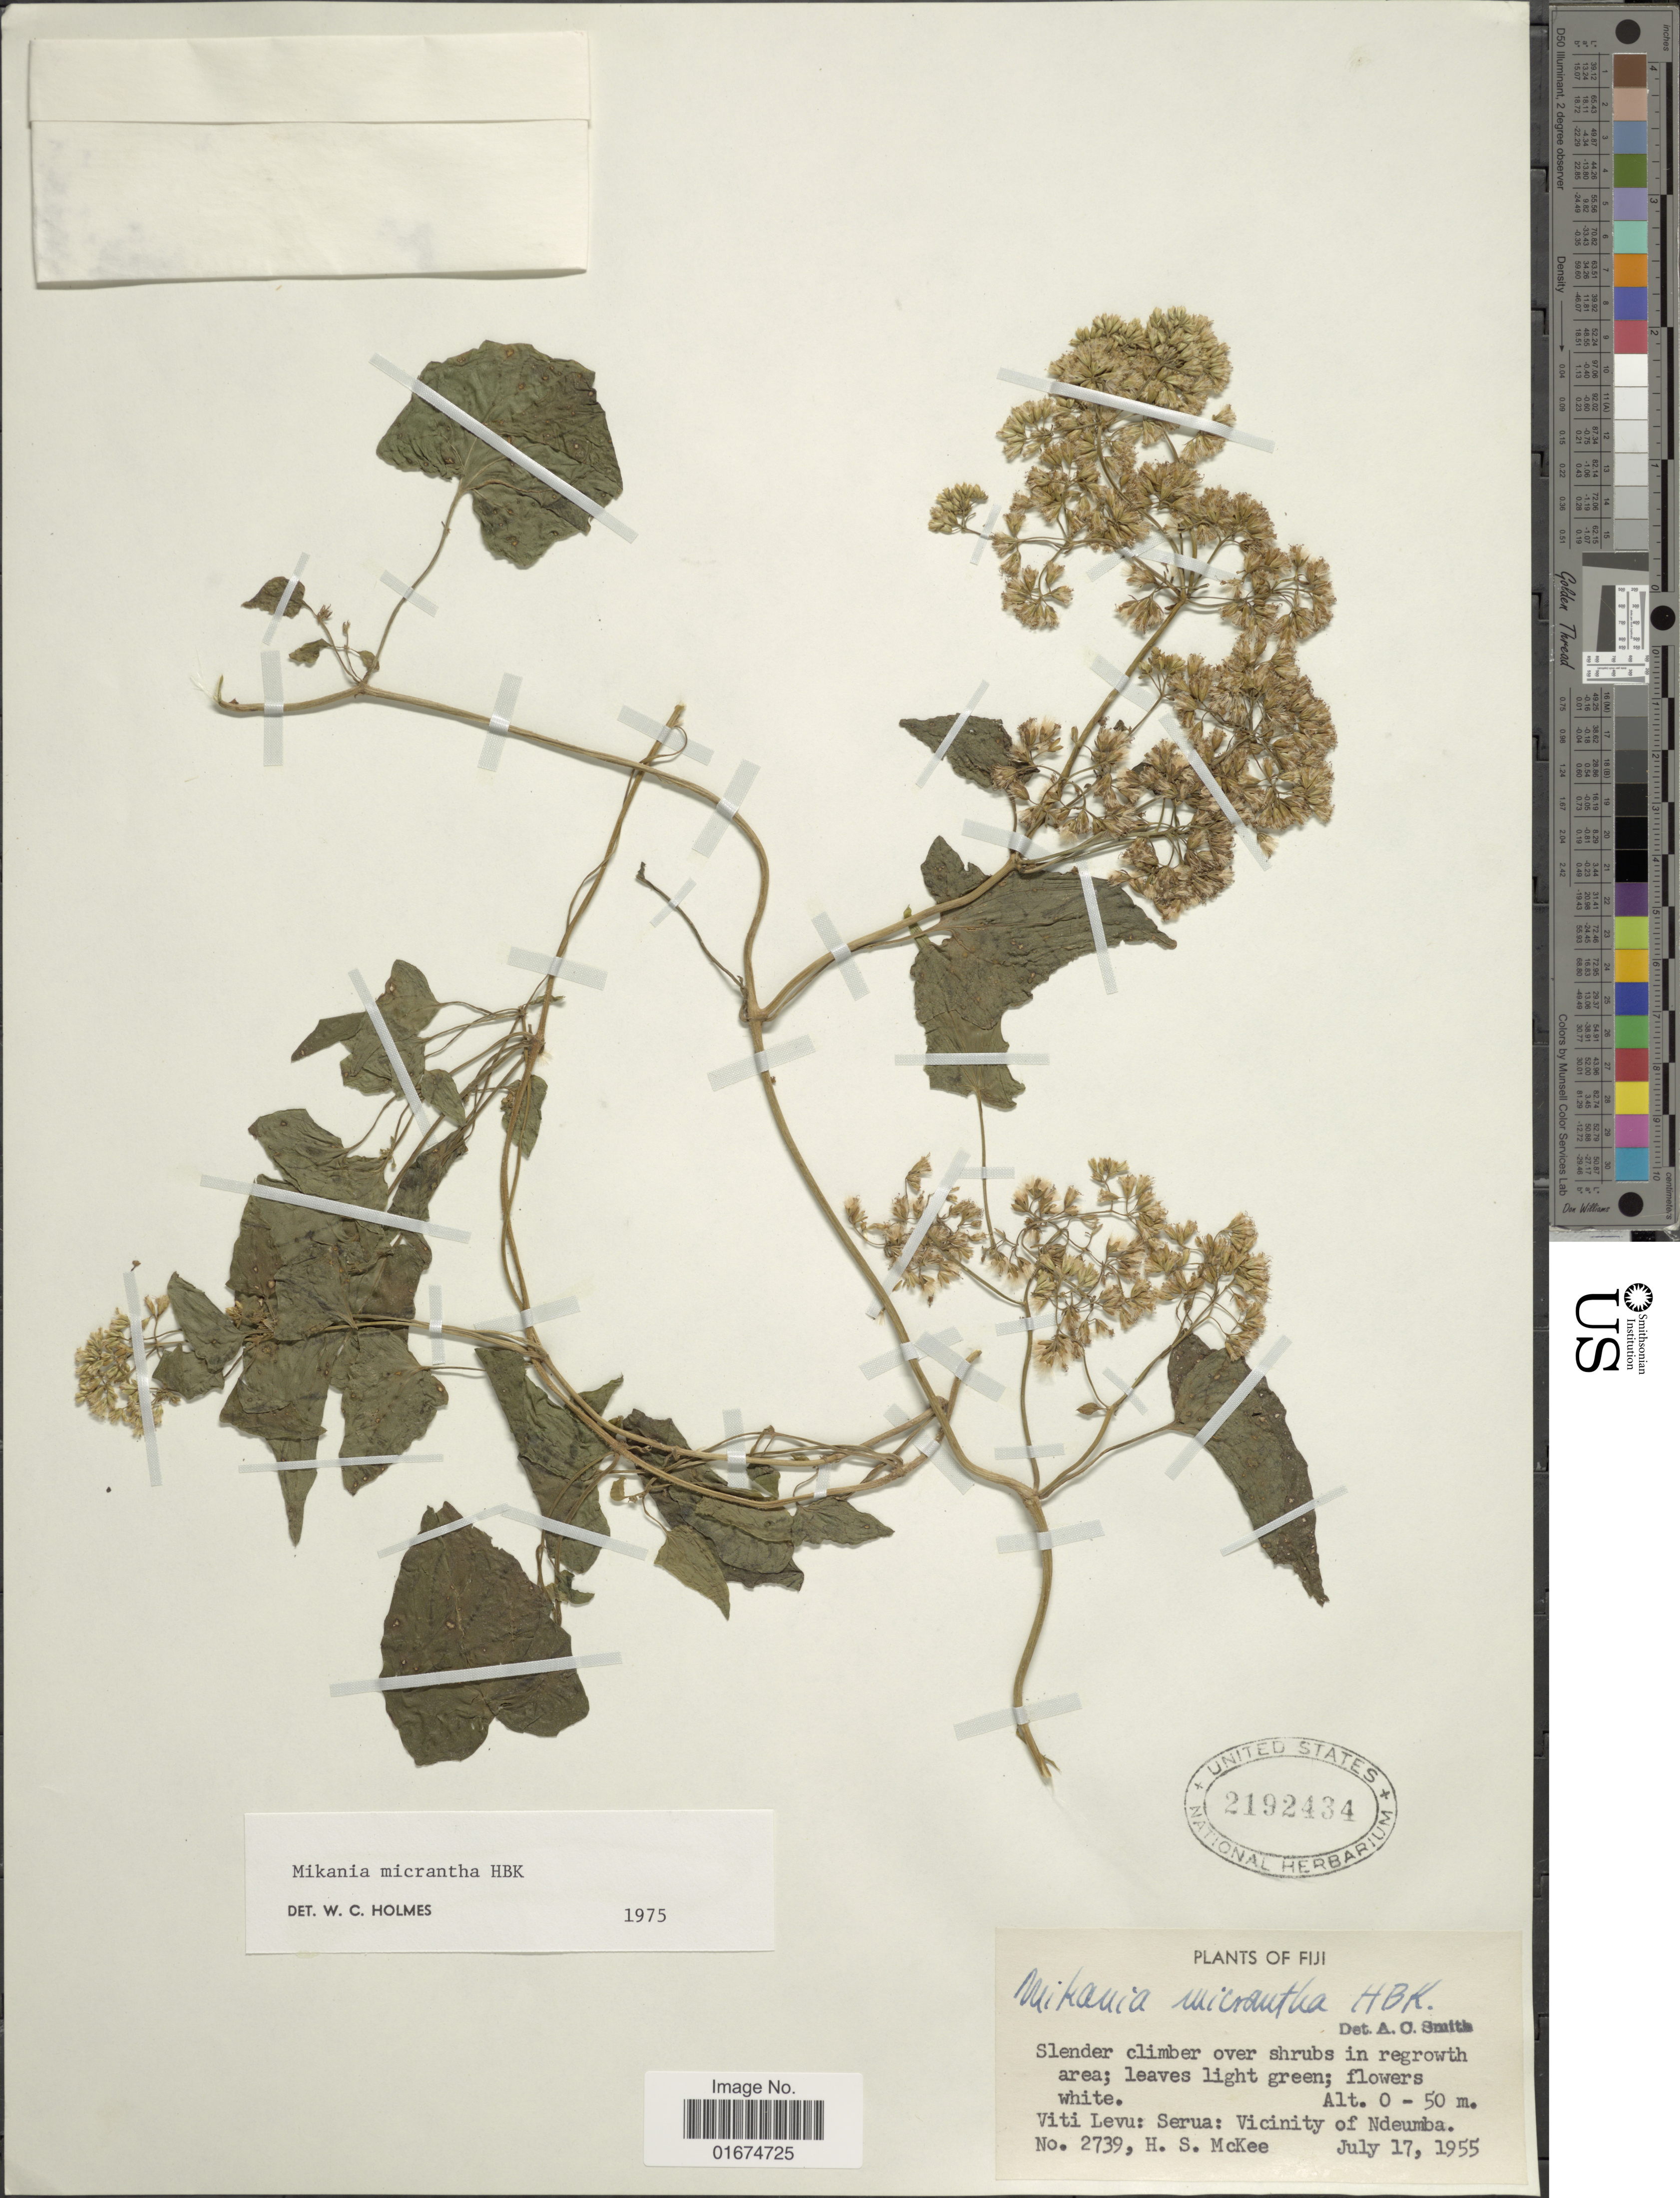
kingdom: Plantae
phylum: Tracheophyta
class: Magnoliopsida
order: Asterales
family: Asteraceae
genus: Mikania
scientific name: Mikania micrantha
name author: Kunth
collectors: H. S. McKee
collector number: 2739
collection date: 1955-07-17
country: Fiji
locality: Viti Levu: Serua: Vicinity of Ndeumba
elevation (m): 0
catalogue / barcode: US 2192434